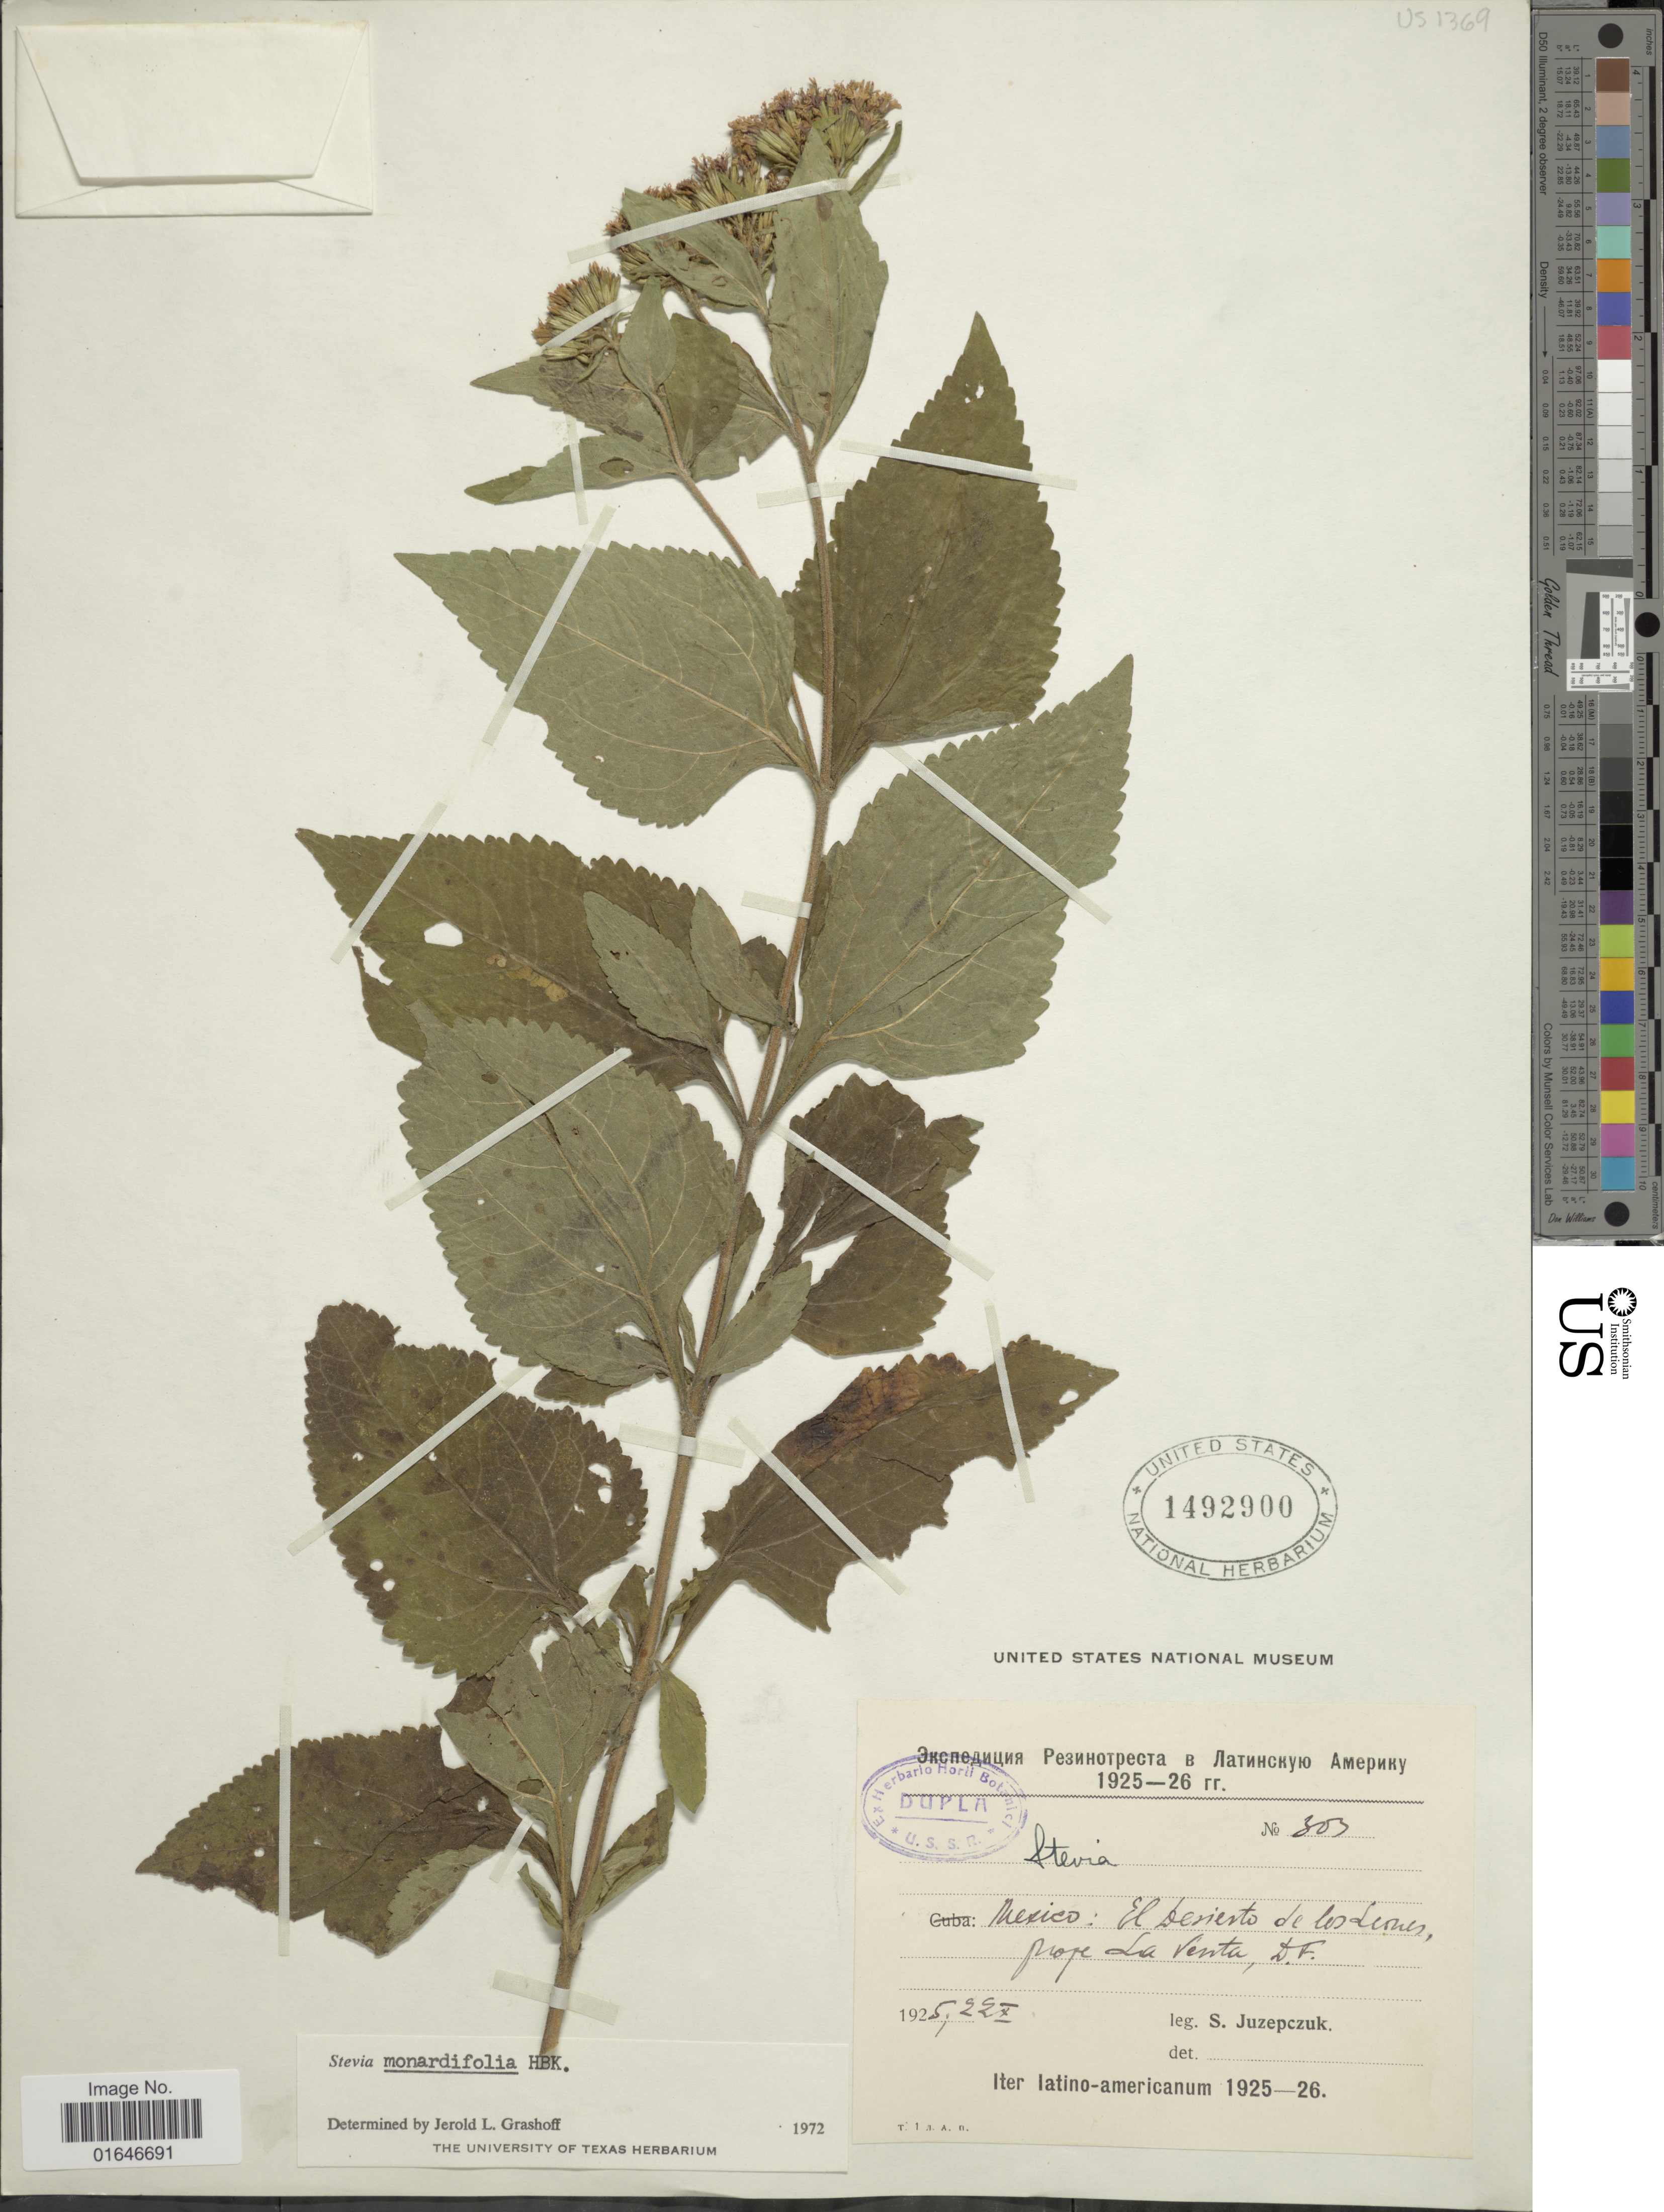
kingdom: Plantae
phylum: Tracheophyta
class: Magnoliopsida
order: Asterales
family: Asteraceae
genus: Stevia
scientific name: Stevia monardifolia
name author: Kunth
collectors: S. V. Juzepczuk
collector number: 303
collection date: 1925-10-22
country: Mexico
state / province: Distrito Federal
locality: El Desierto de los Leones, prope La Venta.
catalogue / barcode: US 1492900